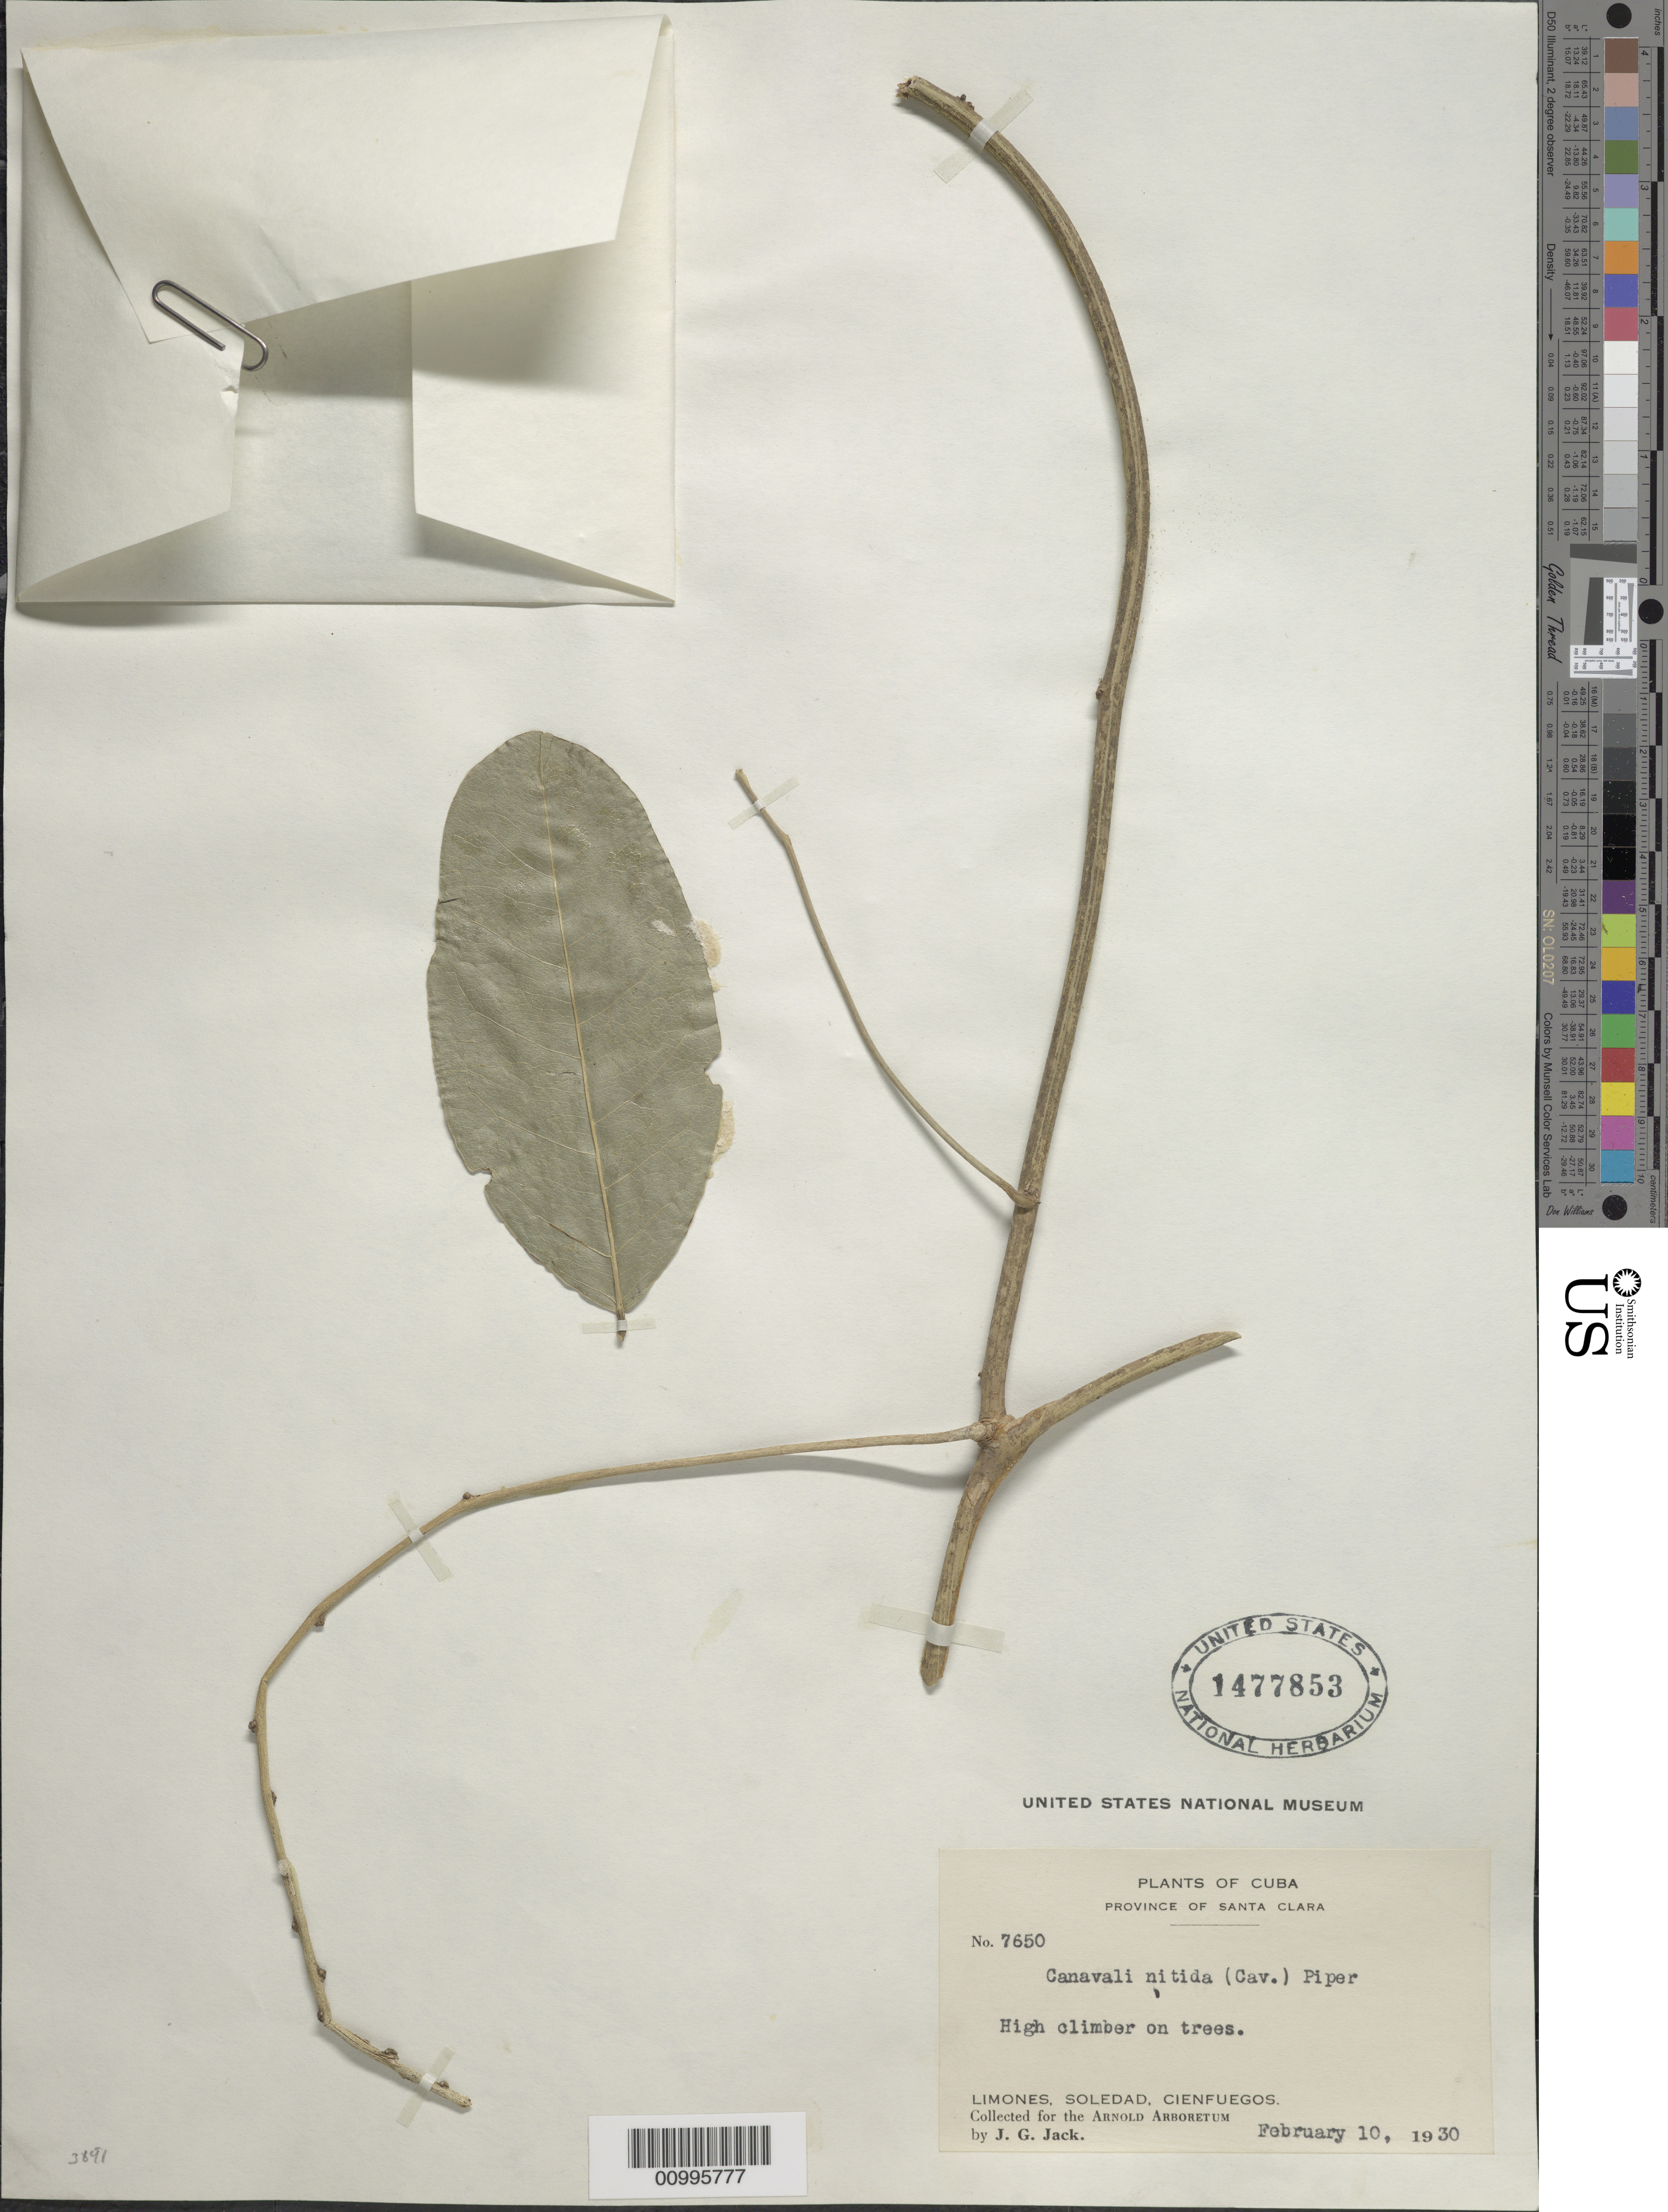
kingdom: Plantae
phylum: Tracheophyta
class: Magnoliopsida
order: Fabales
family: Fabaceae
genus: Canavalia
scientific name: Canavalia nitida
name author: (Cav.) Piper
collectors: J. G. Jack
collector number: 7650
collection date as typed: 10 Feb 1930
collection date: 1930-02-10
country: Cuba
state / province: Cienfuegos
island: Cuba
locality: Province of Santa Clara Limones, Soledad, Cienfuegos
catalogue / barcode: US 1477853